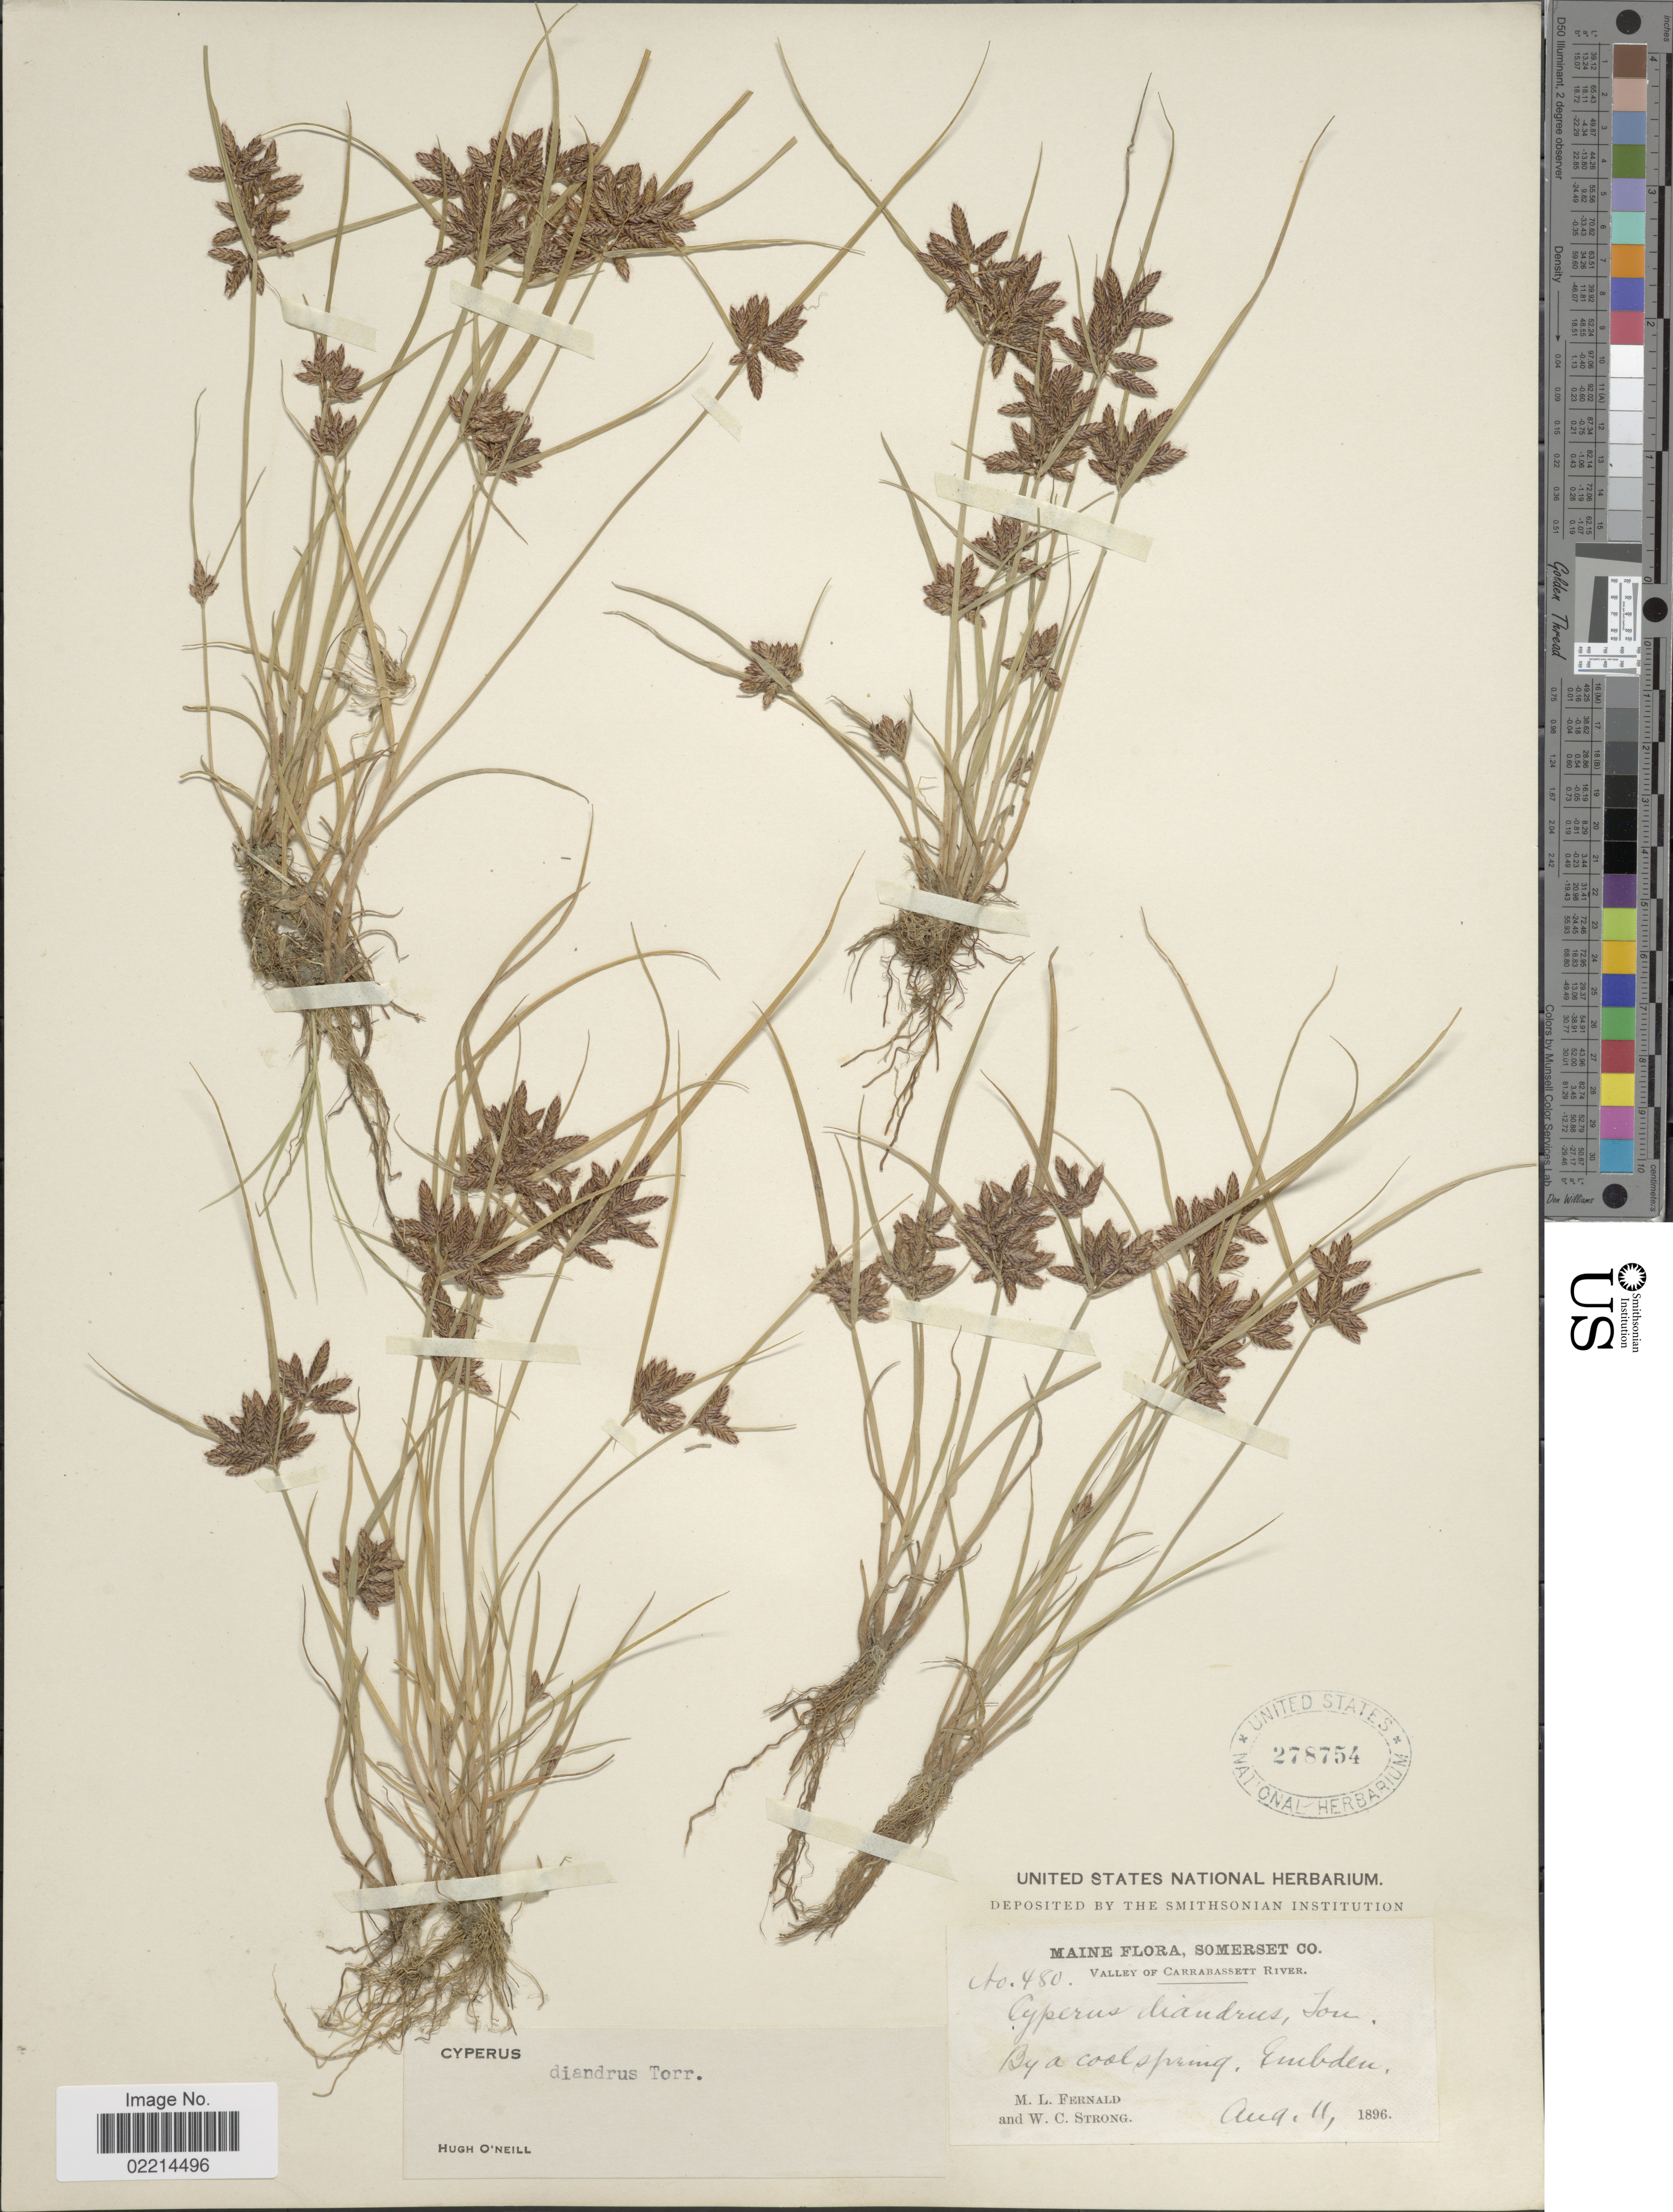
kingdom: Plantae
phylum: Tracheophyta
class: Liliopsida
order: Poales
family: Cyperaceae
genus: Cyperus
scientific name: Cyperus diandrus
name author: Torr.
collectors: M. L. Fernald & W. C. Strong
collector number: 450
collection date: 1896-08-11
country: United States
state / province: Maine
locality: Somerset Co., Valley of Carrabassett River, by a coalspring, Embden.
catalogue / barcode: US 278754